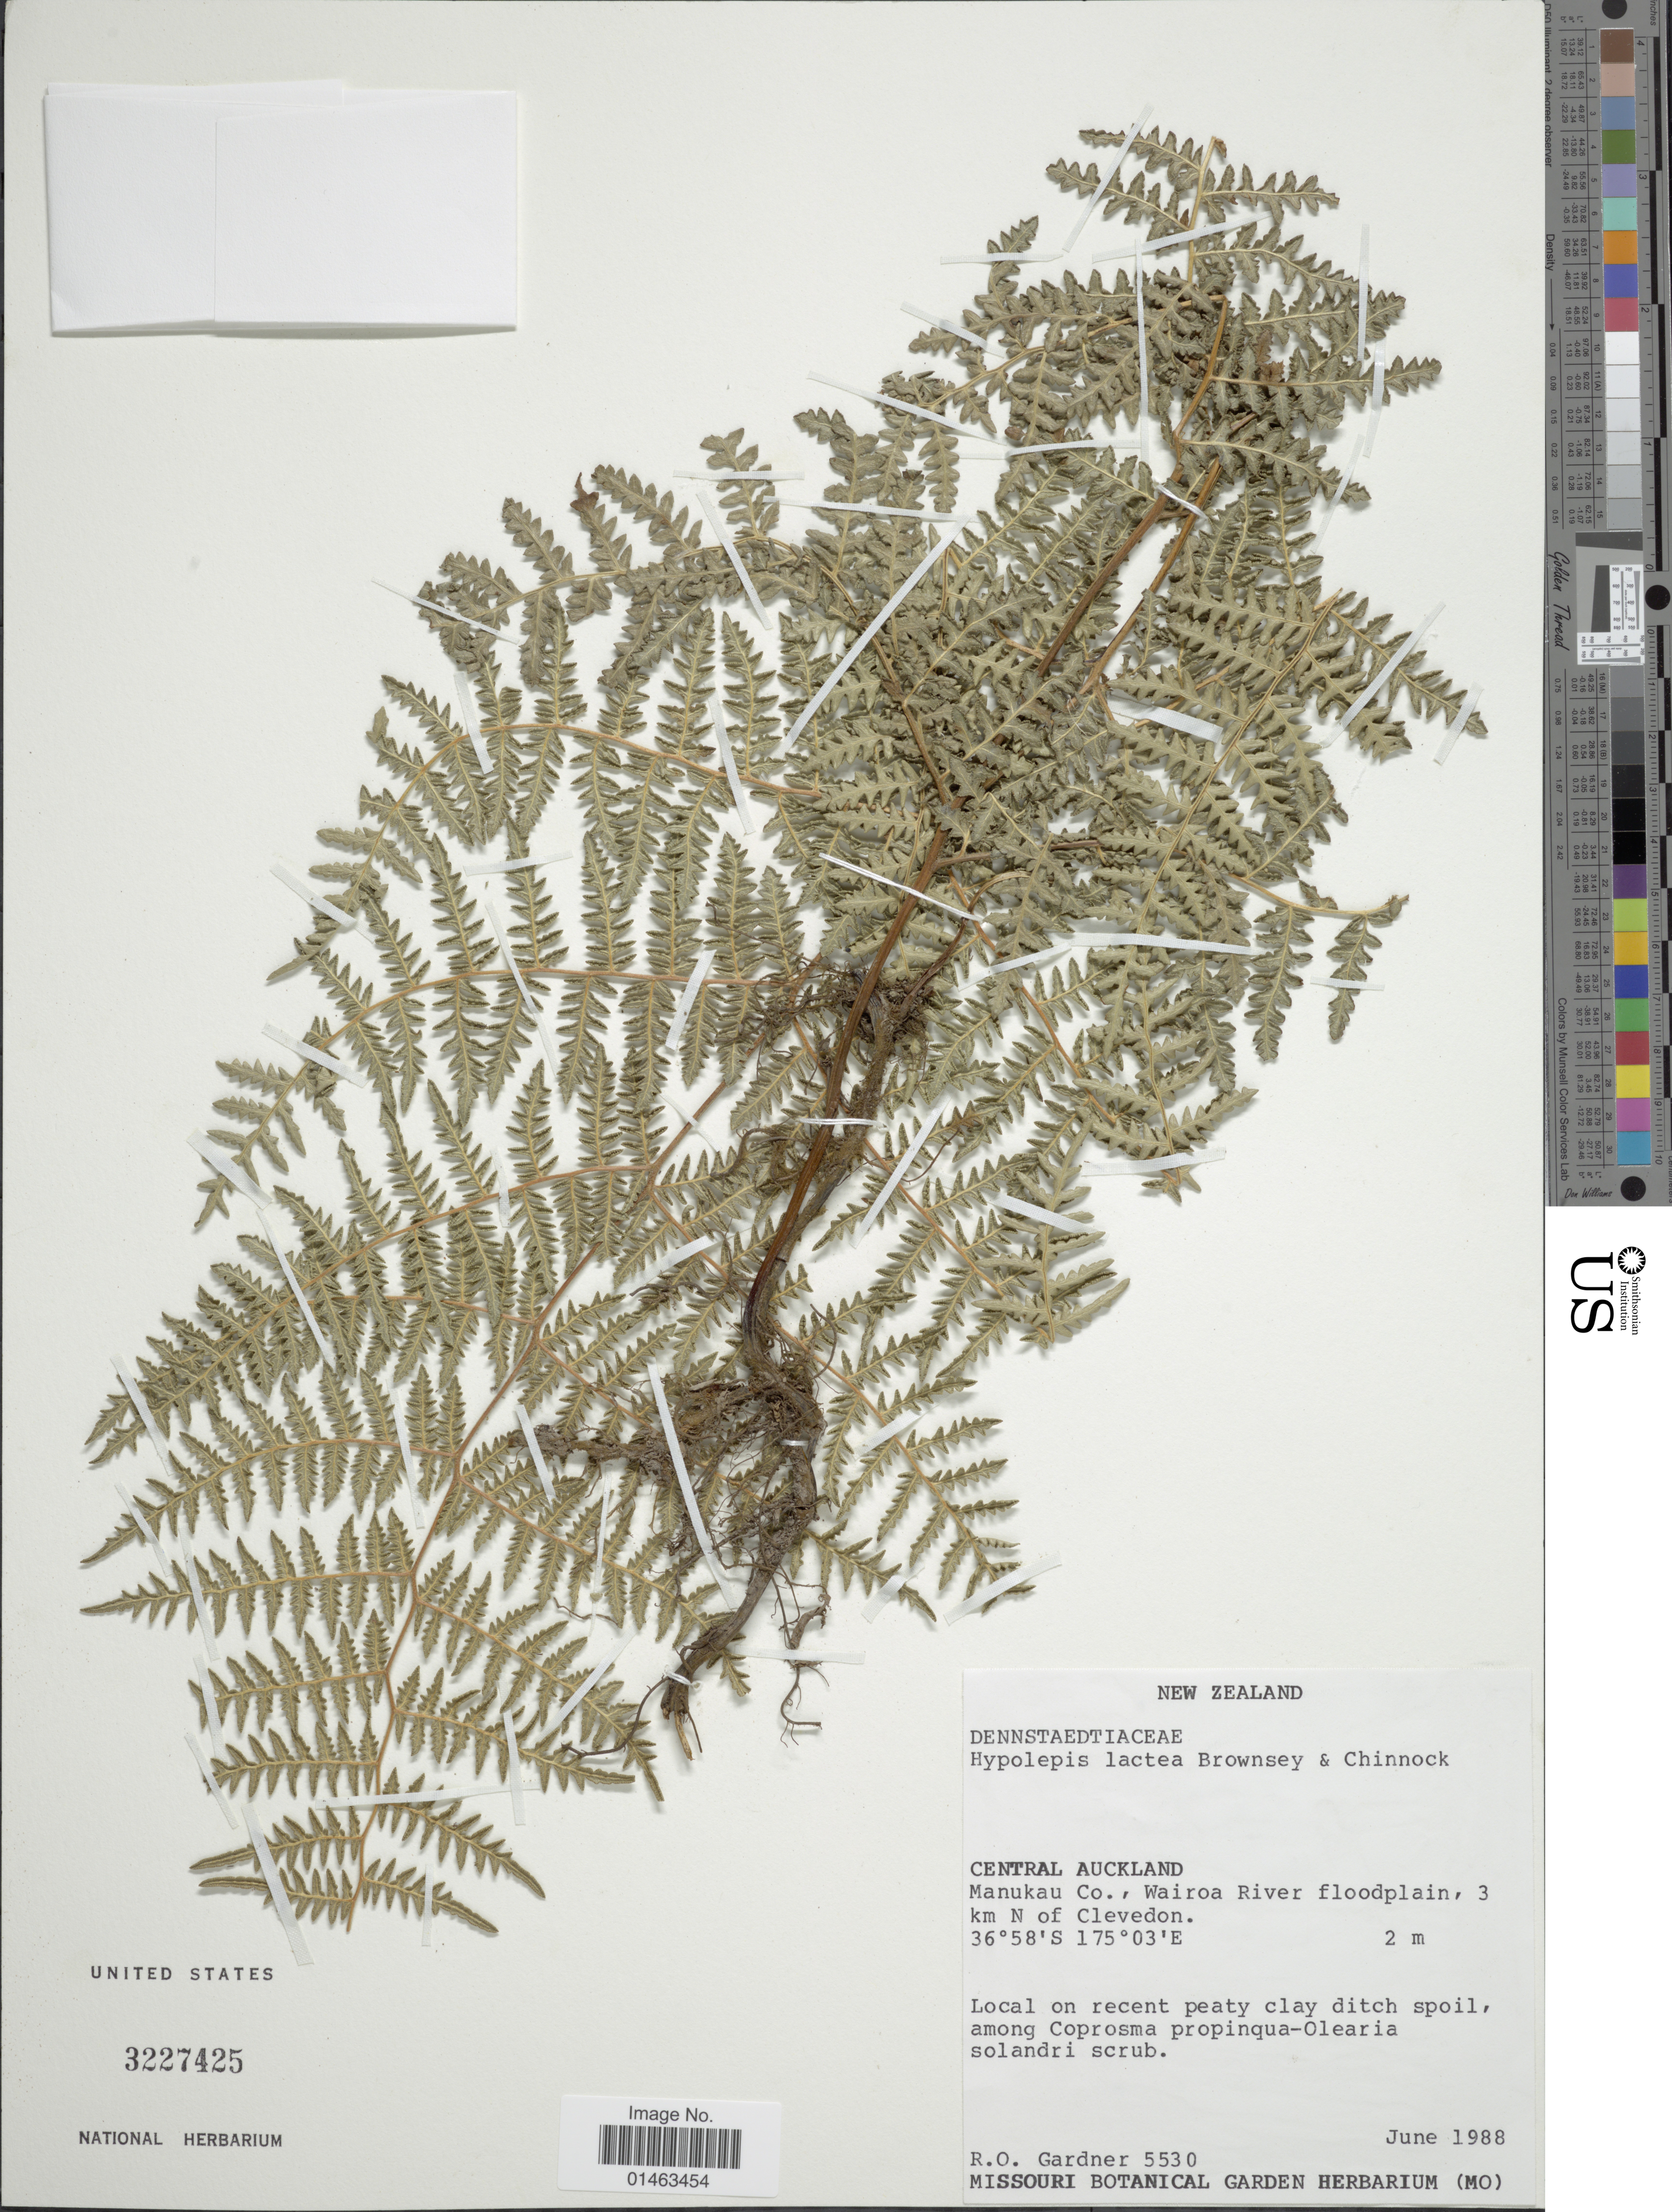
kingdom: Plantae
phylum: Tracheophyta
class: Polypodiopsida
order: Polypodiales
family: Dennstaedtiaceae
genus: Hypolepis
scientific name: Hypolepis lactea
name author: Brownsey & Chinnock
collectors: R. O. Gardner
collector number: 5530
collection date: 1988-06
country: New Zealand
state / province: Auckland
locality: Central Auckland, Manukau Co., Wairoa River floodplain, 3 km N of Clevedon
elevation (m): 2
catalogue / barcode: US 3227425